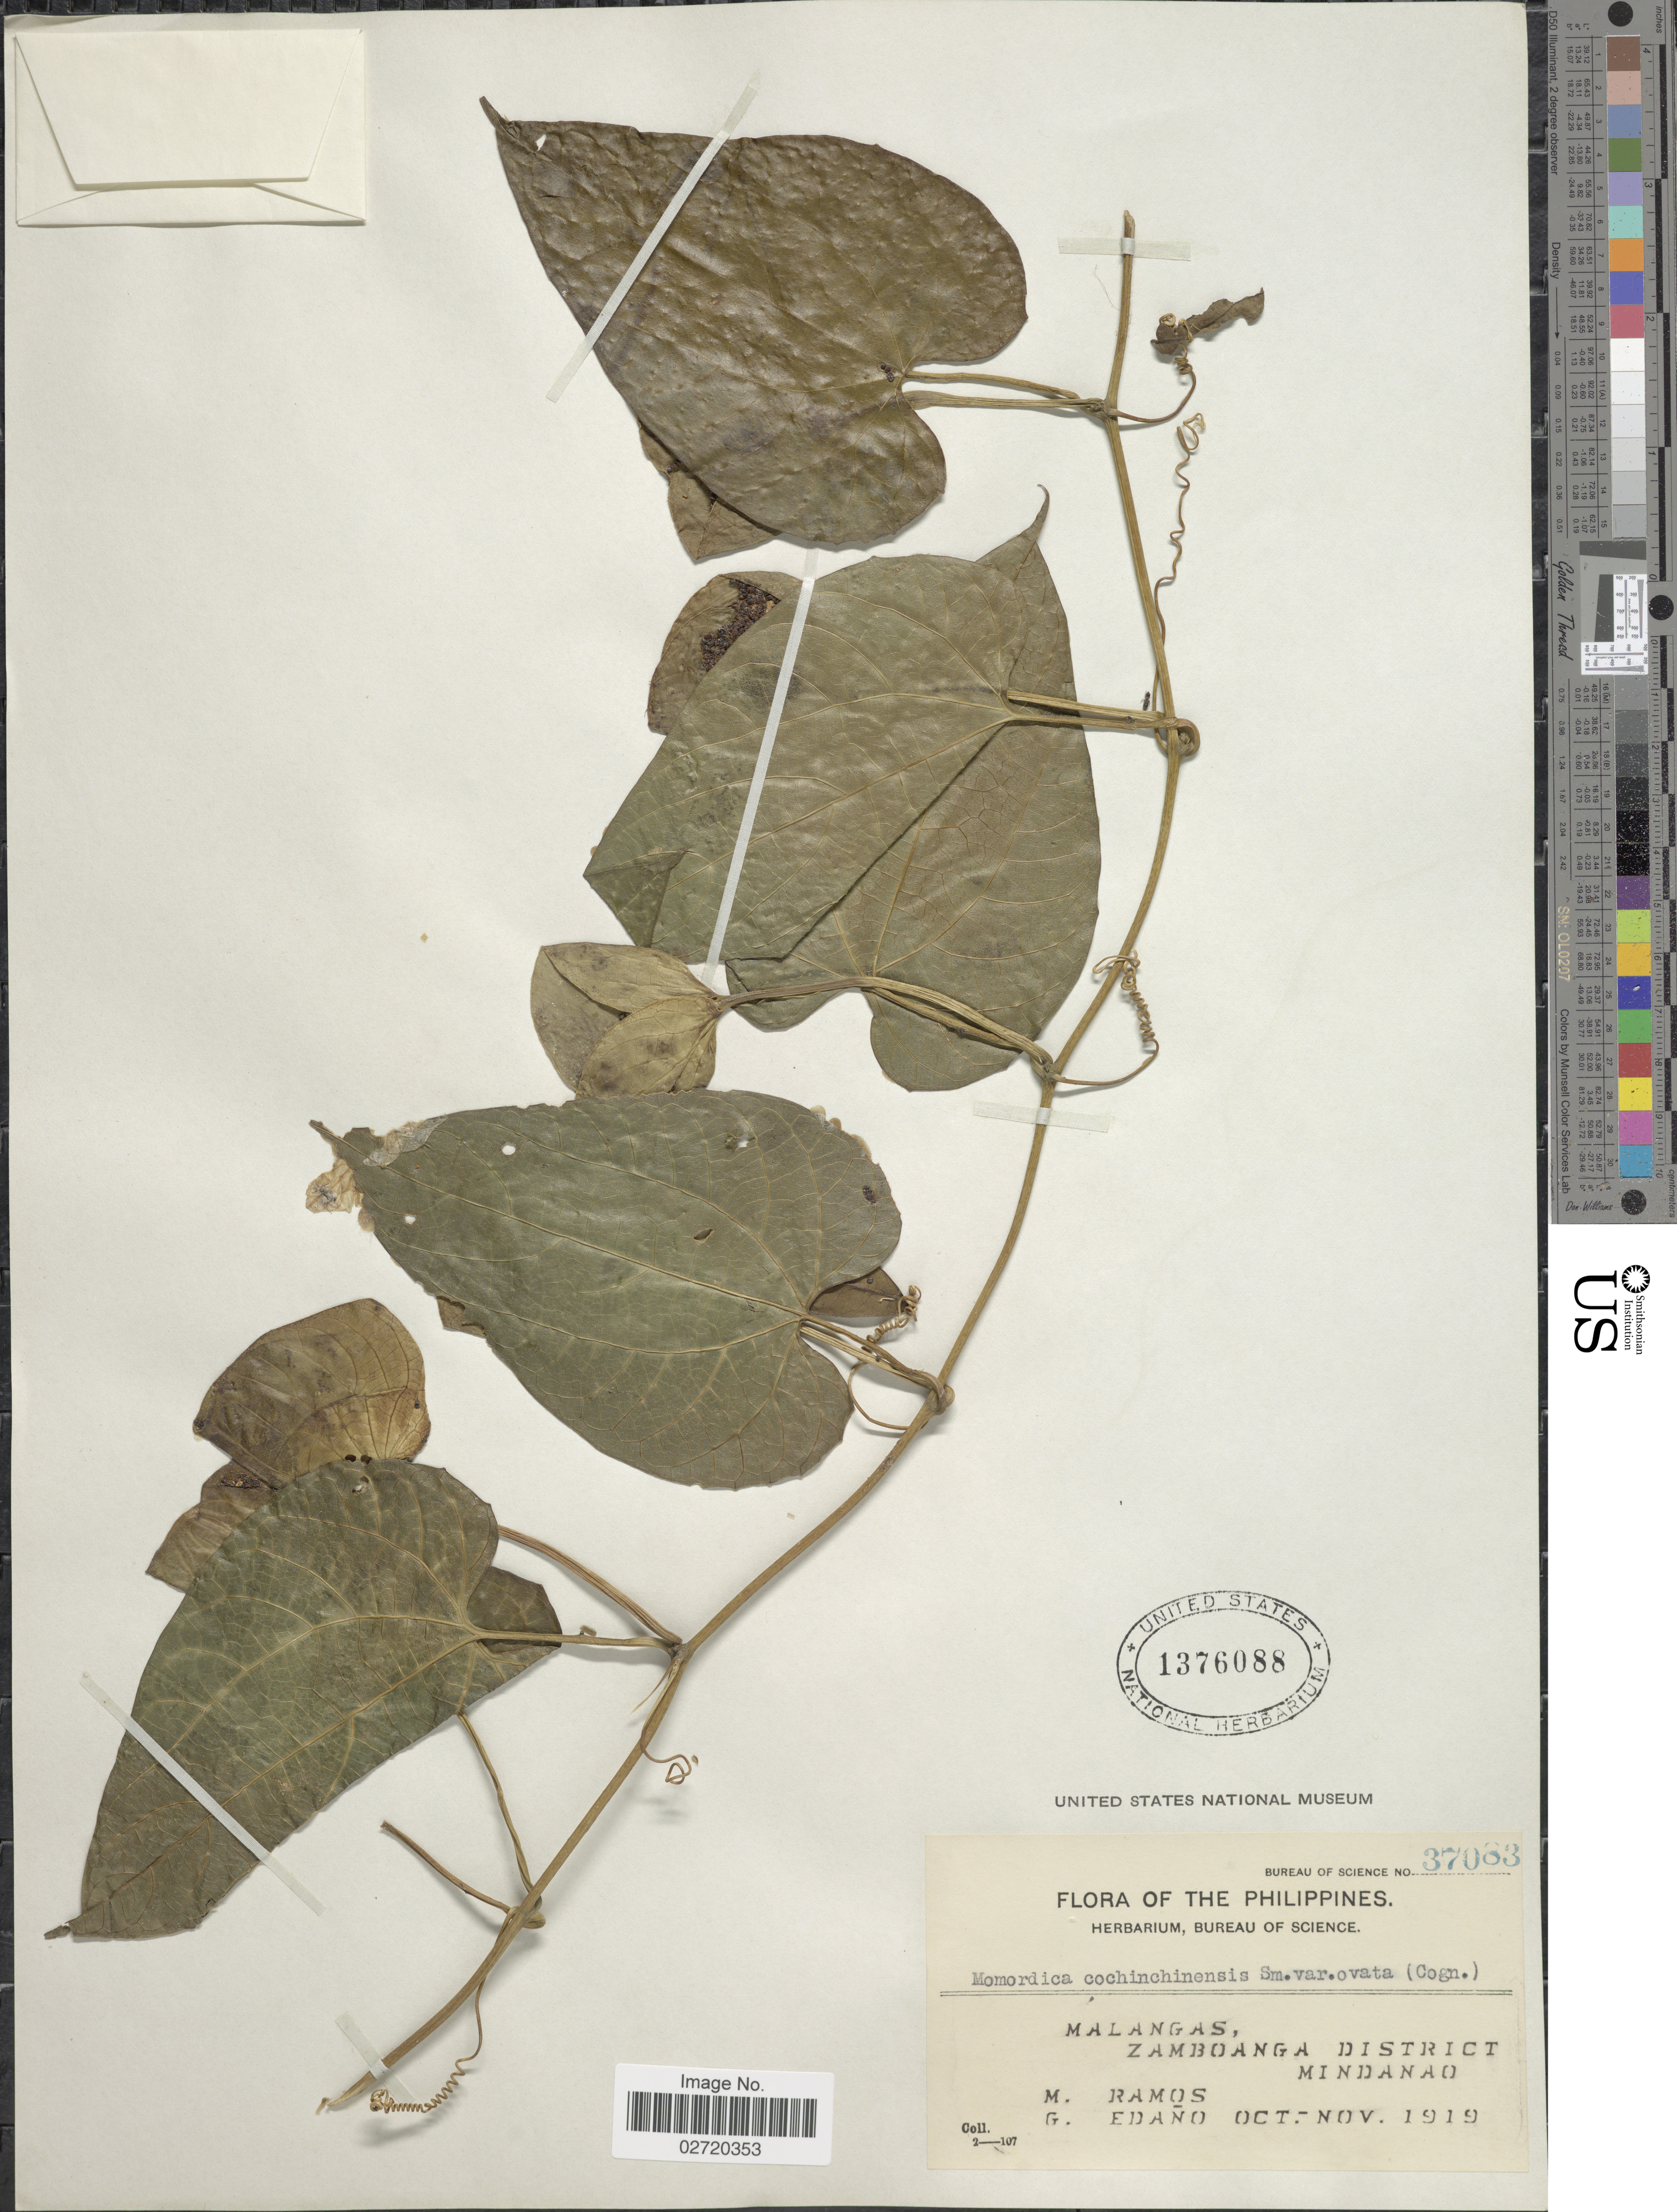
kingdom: Plantae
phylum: Tracheophyta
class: Magnoliopsida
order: Cucurbitales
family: Cucurbitaceae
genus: Momordica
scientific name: Momordica cochinchinensis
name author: (Lour.) Spreng.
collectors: M. Ramos & G. Edaño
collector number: Bureau of Science 37083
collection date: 1919-10/1919-11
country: Philippines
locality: Malangnas, Zamboanga District, Mindanao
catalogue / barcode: US 1376088